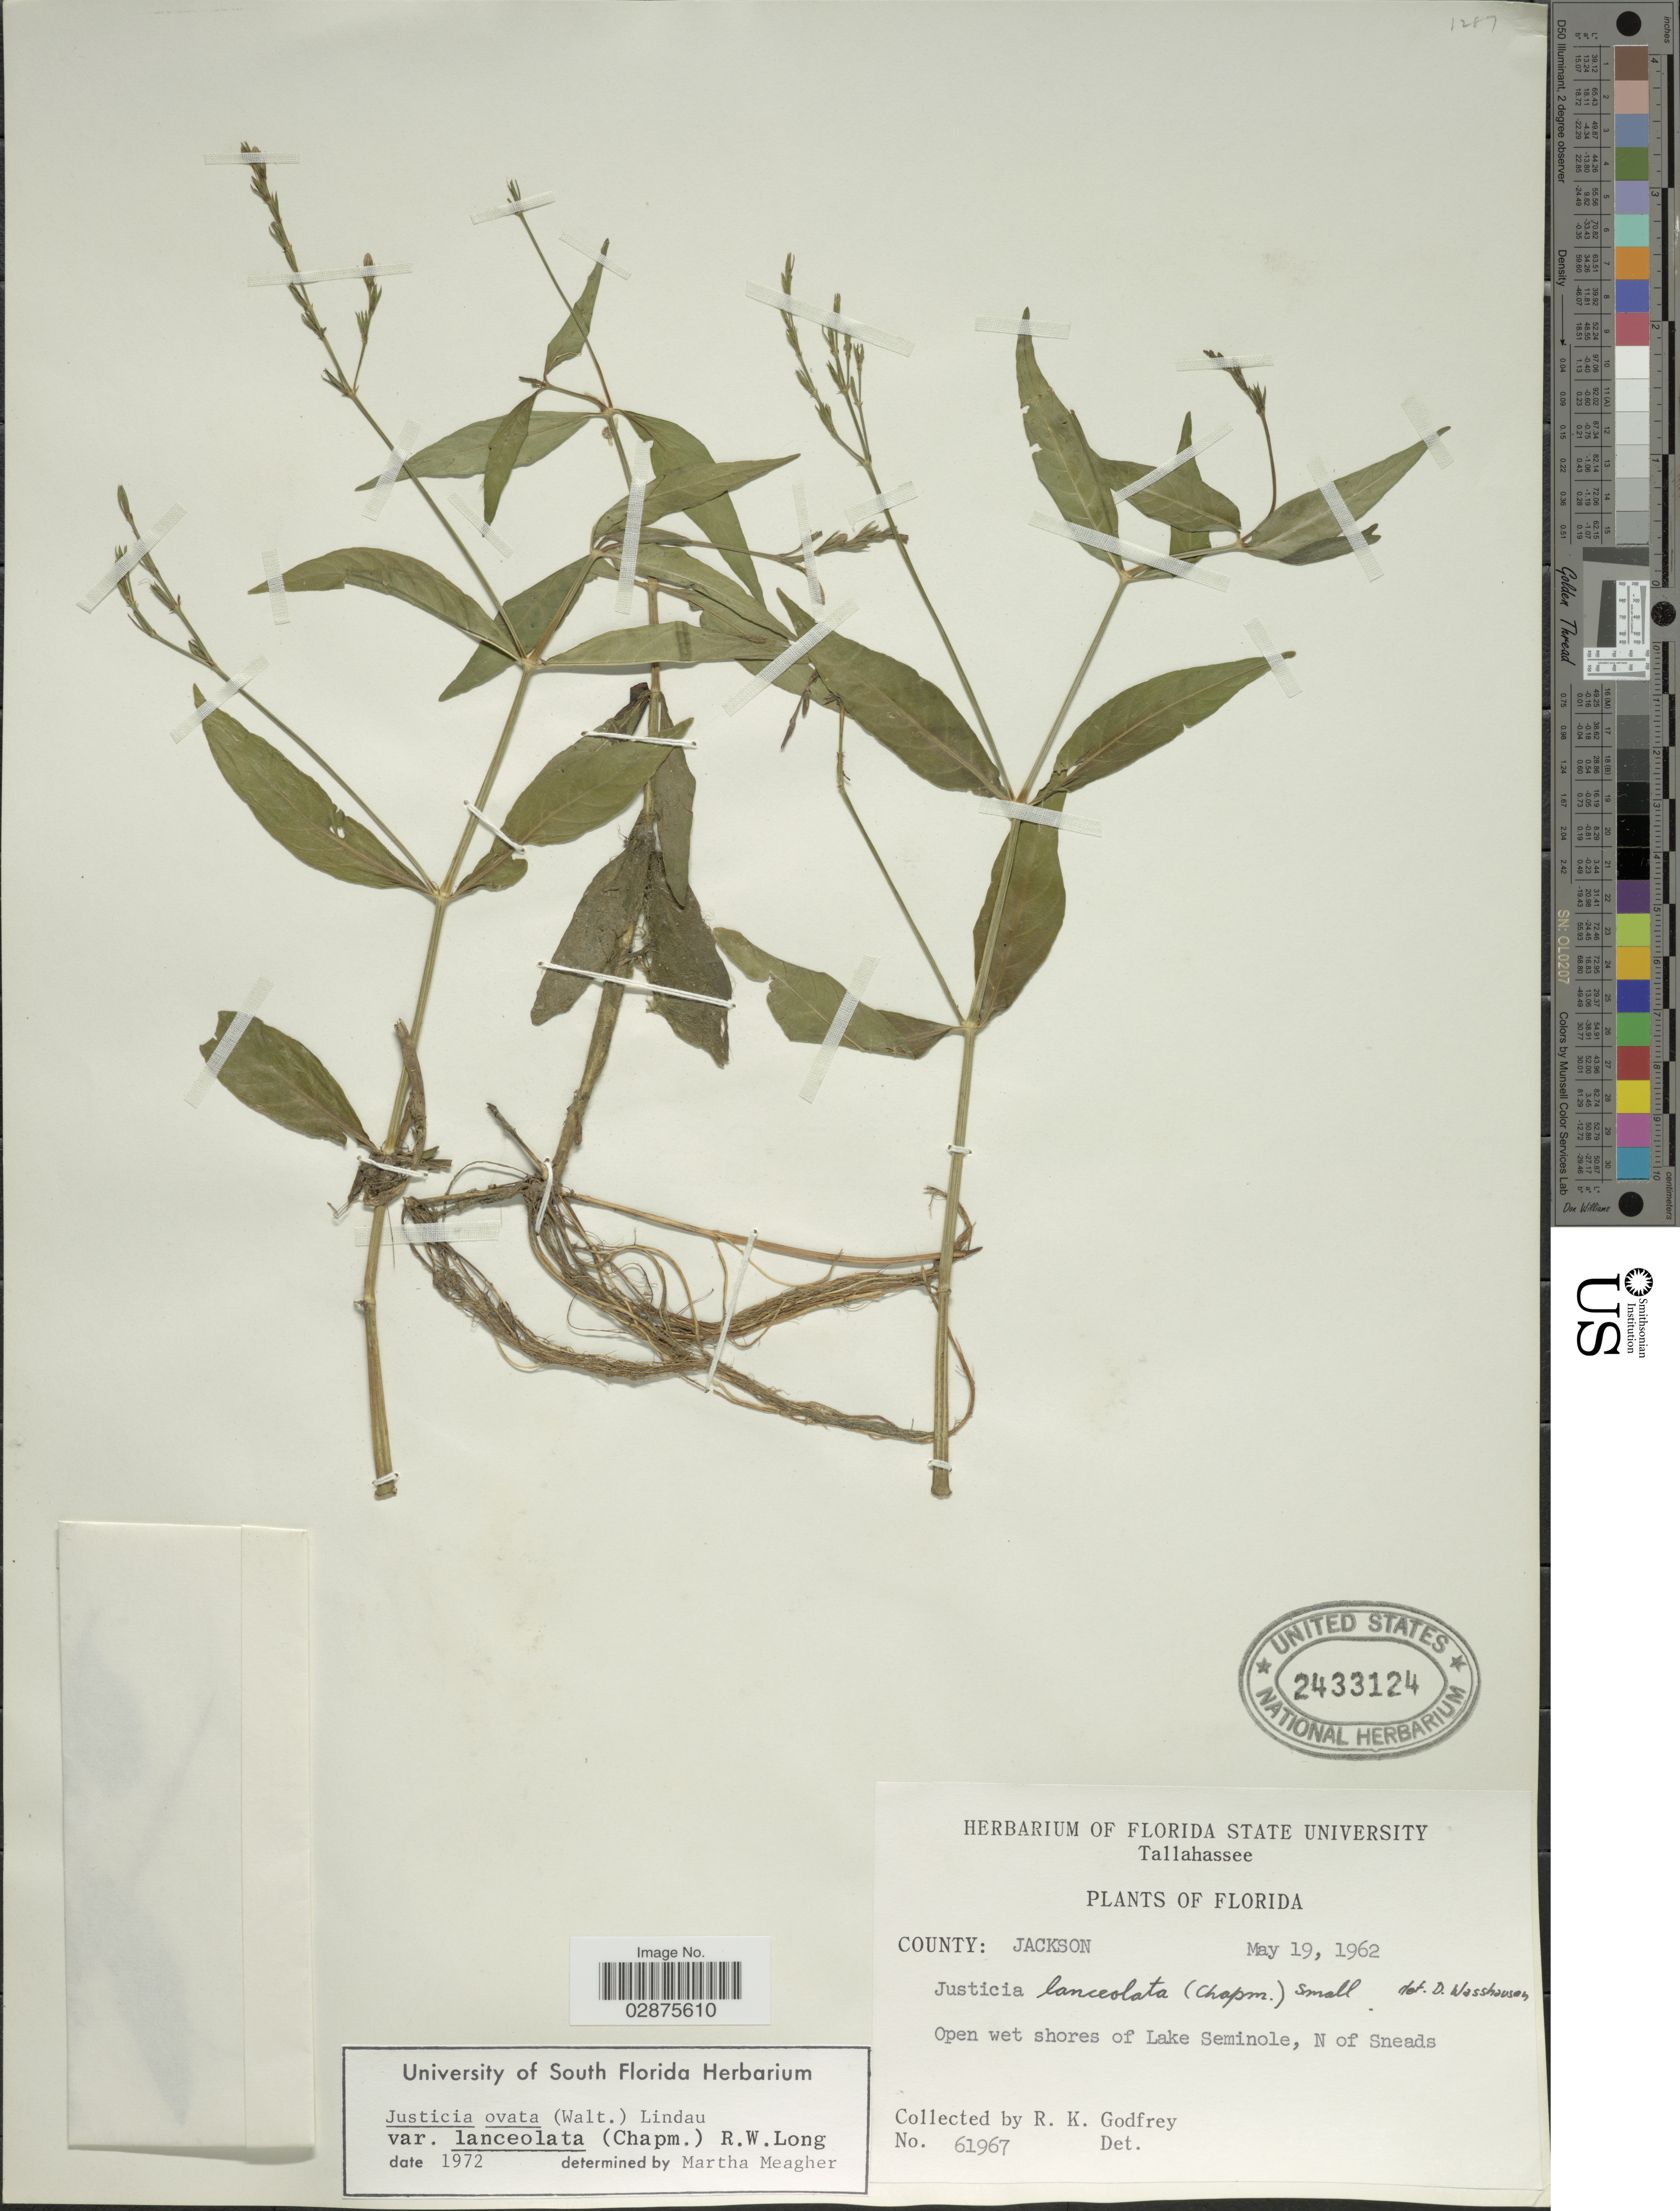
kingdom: Plantae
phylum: Tracheophyta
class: Magnoliopsida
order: Lamiales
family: Acanthaceae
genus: Justicia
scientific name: Justicia lanceolata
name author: (Chapm.) Small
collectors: R. K. Godfrey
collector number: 61967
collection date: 1962-05-19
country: United States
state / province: Florida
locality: County: Jackson. Open wet shores of Lake Seminole, N of Sneads.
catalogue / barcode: US 2433124